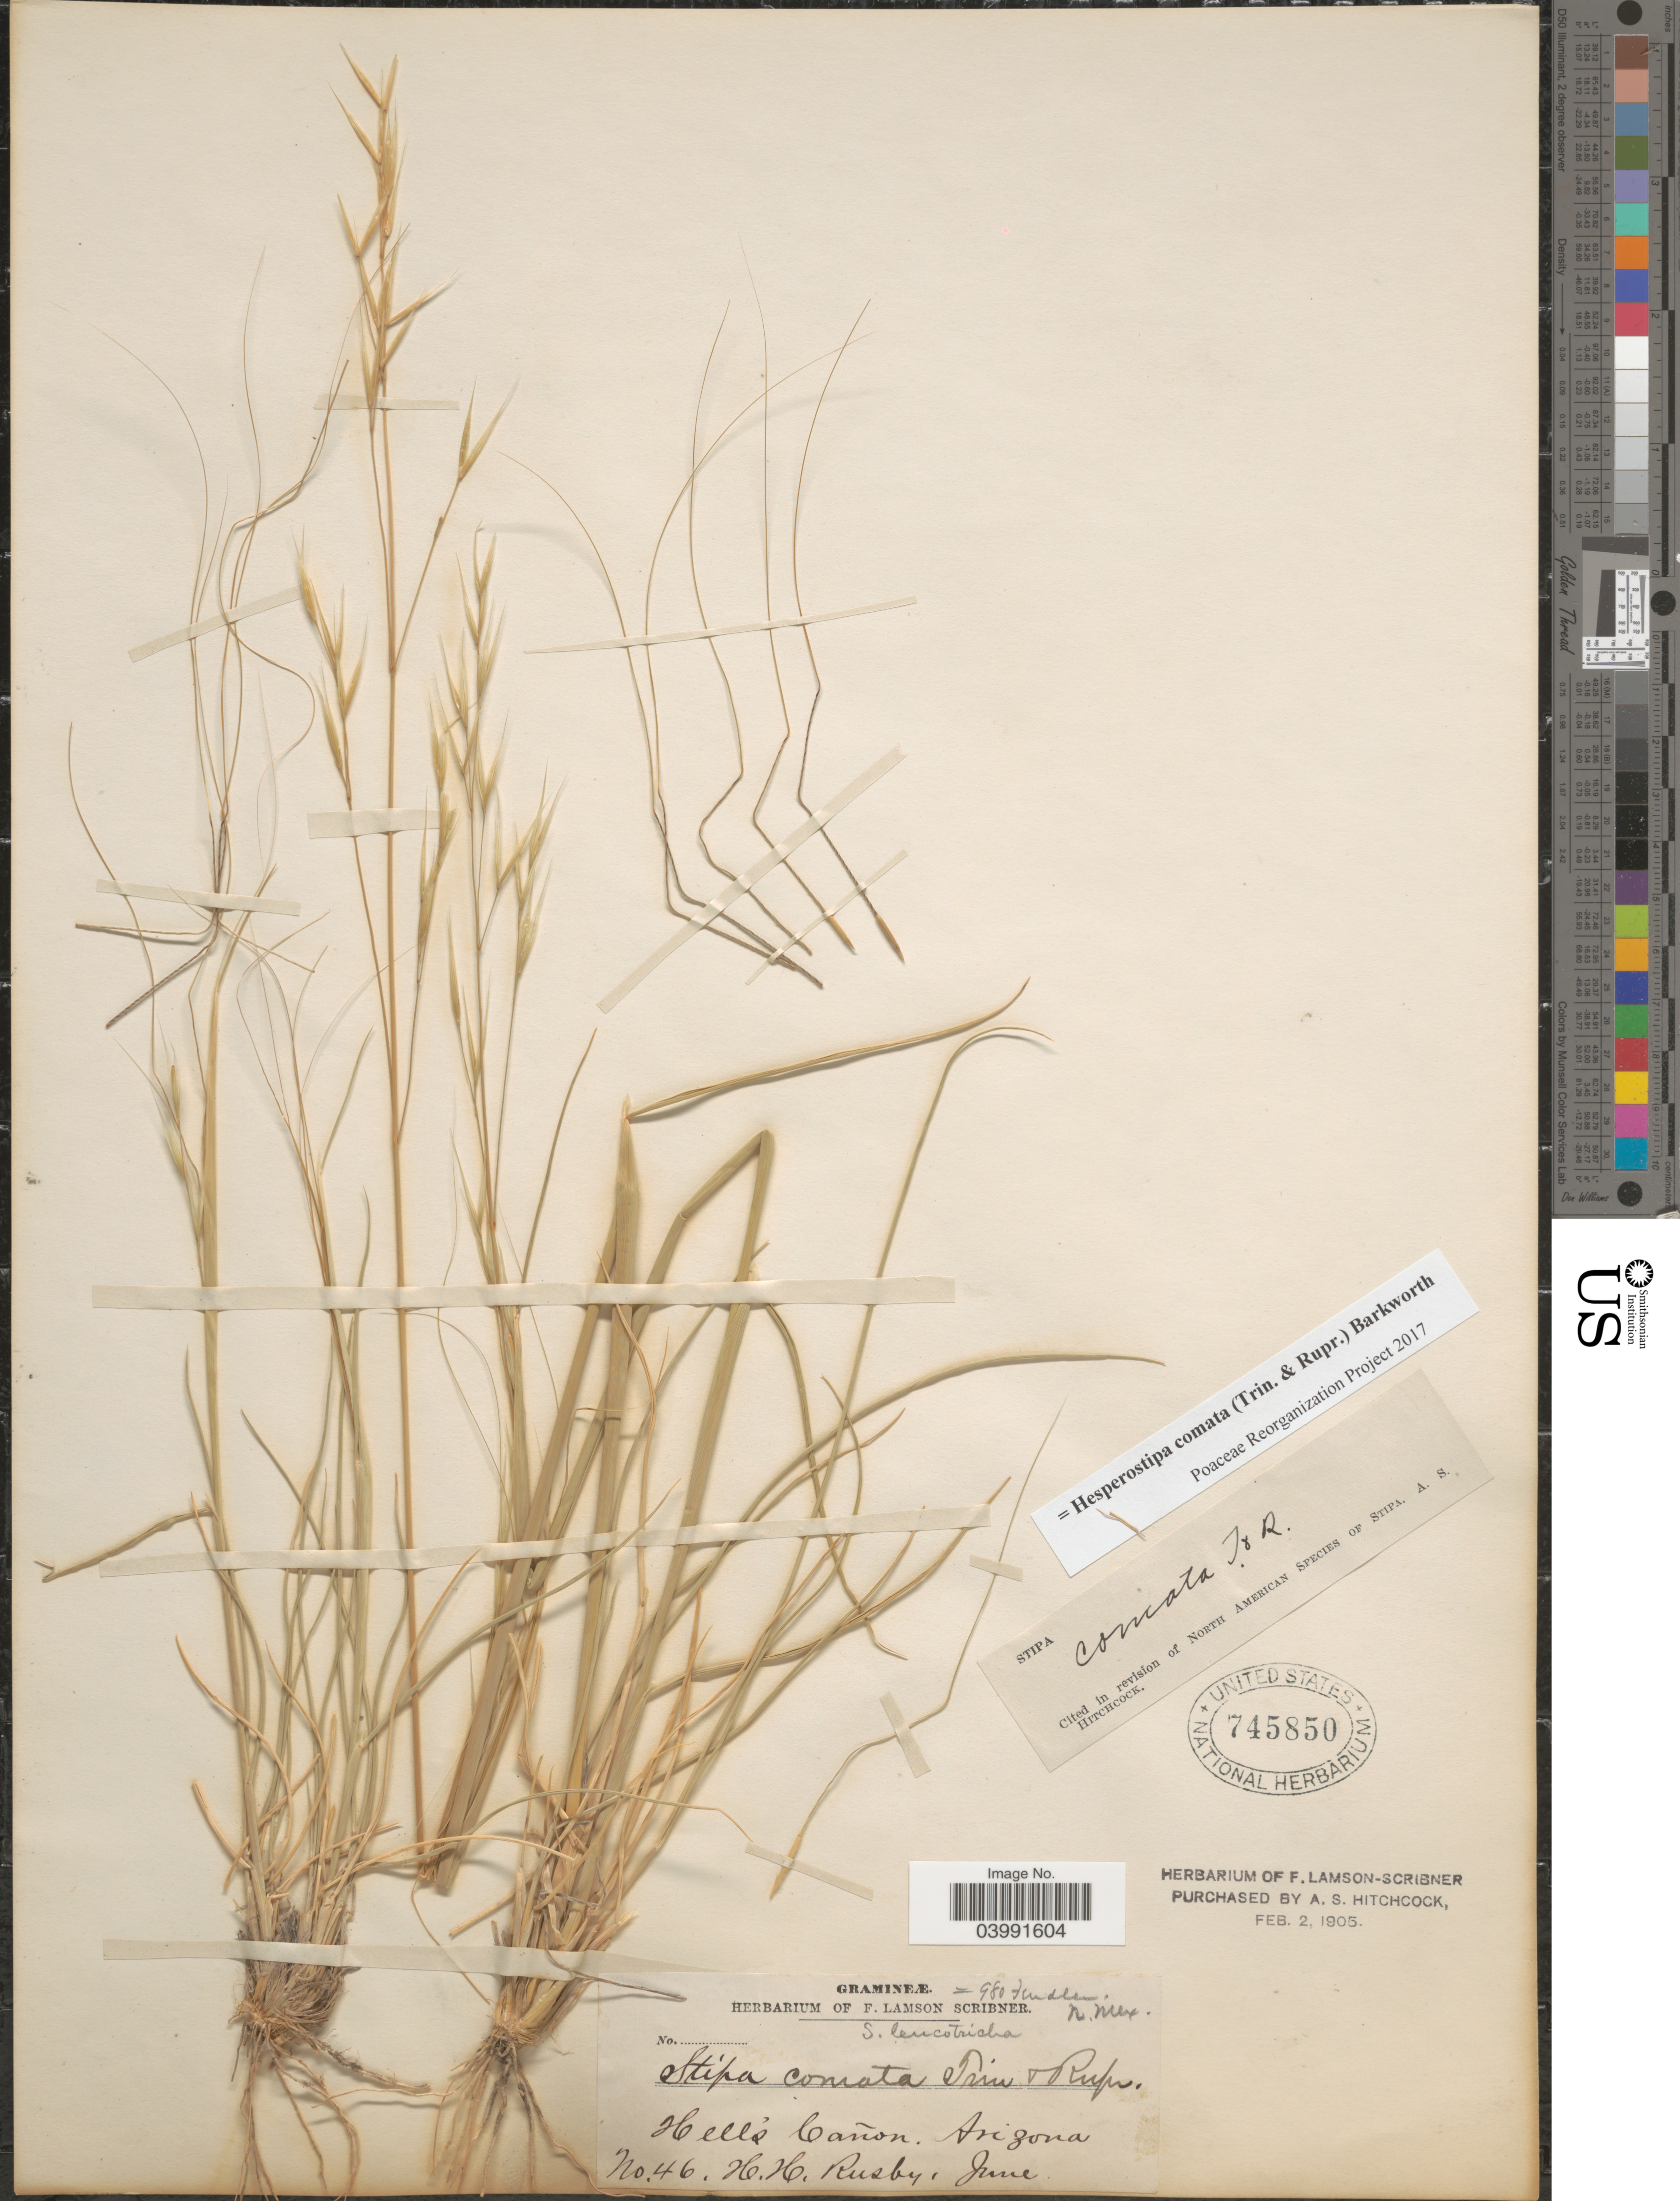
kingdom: Plantae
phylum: Tracheophyta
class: Liliopsida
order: Poales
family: Poaceae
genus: Hesperostipa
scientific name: Hesperostipa comata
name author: (Trin. & Rupr.) Barkworth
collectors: H. H. Rusby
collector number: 46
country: United States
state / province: Arizona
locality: Hell's Cañon.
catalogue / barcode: US 745850